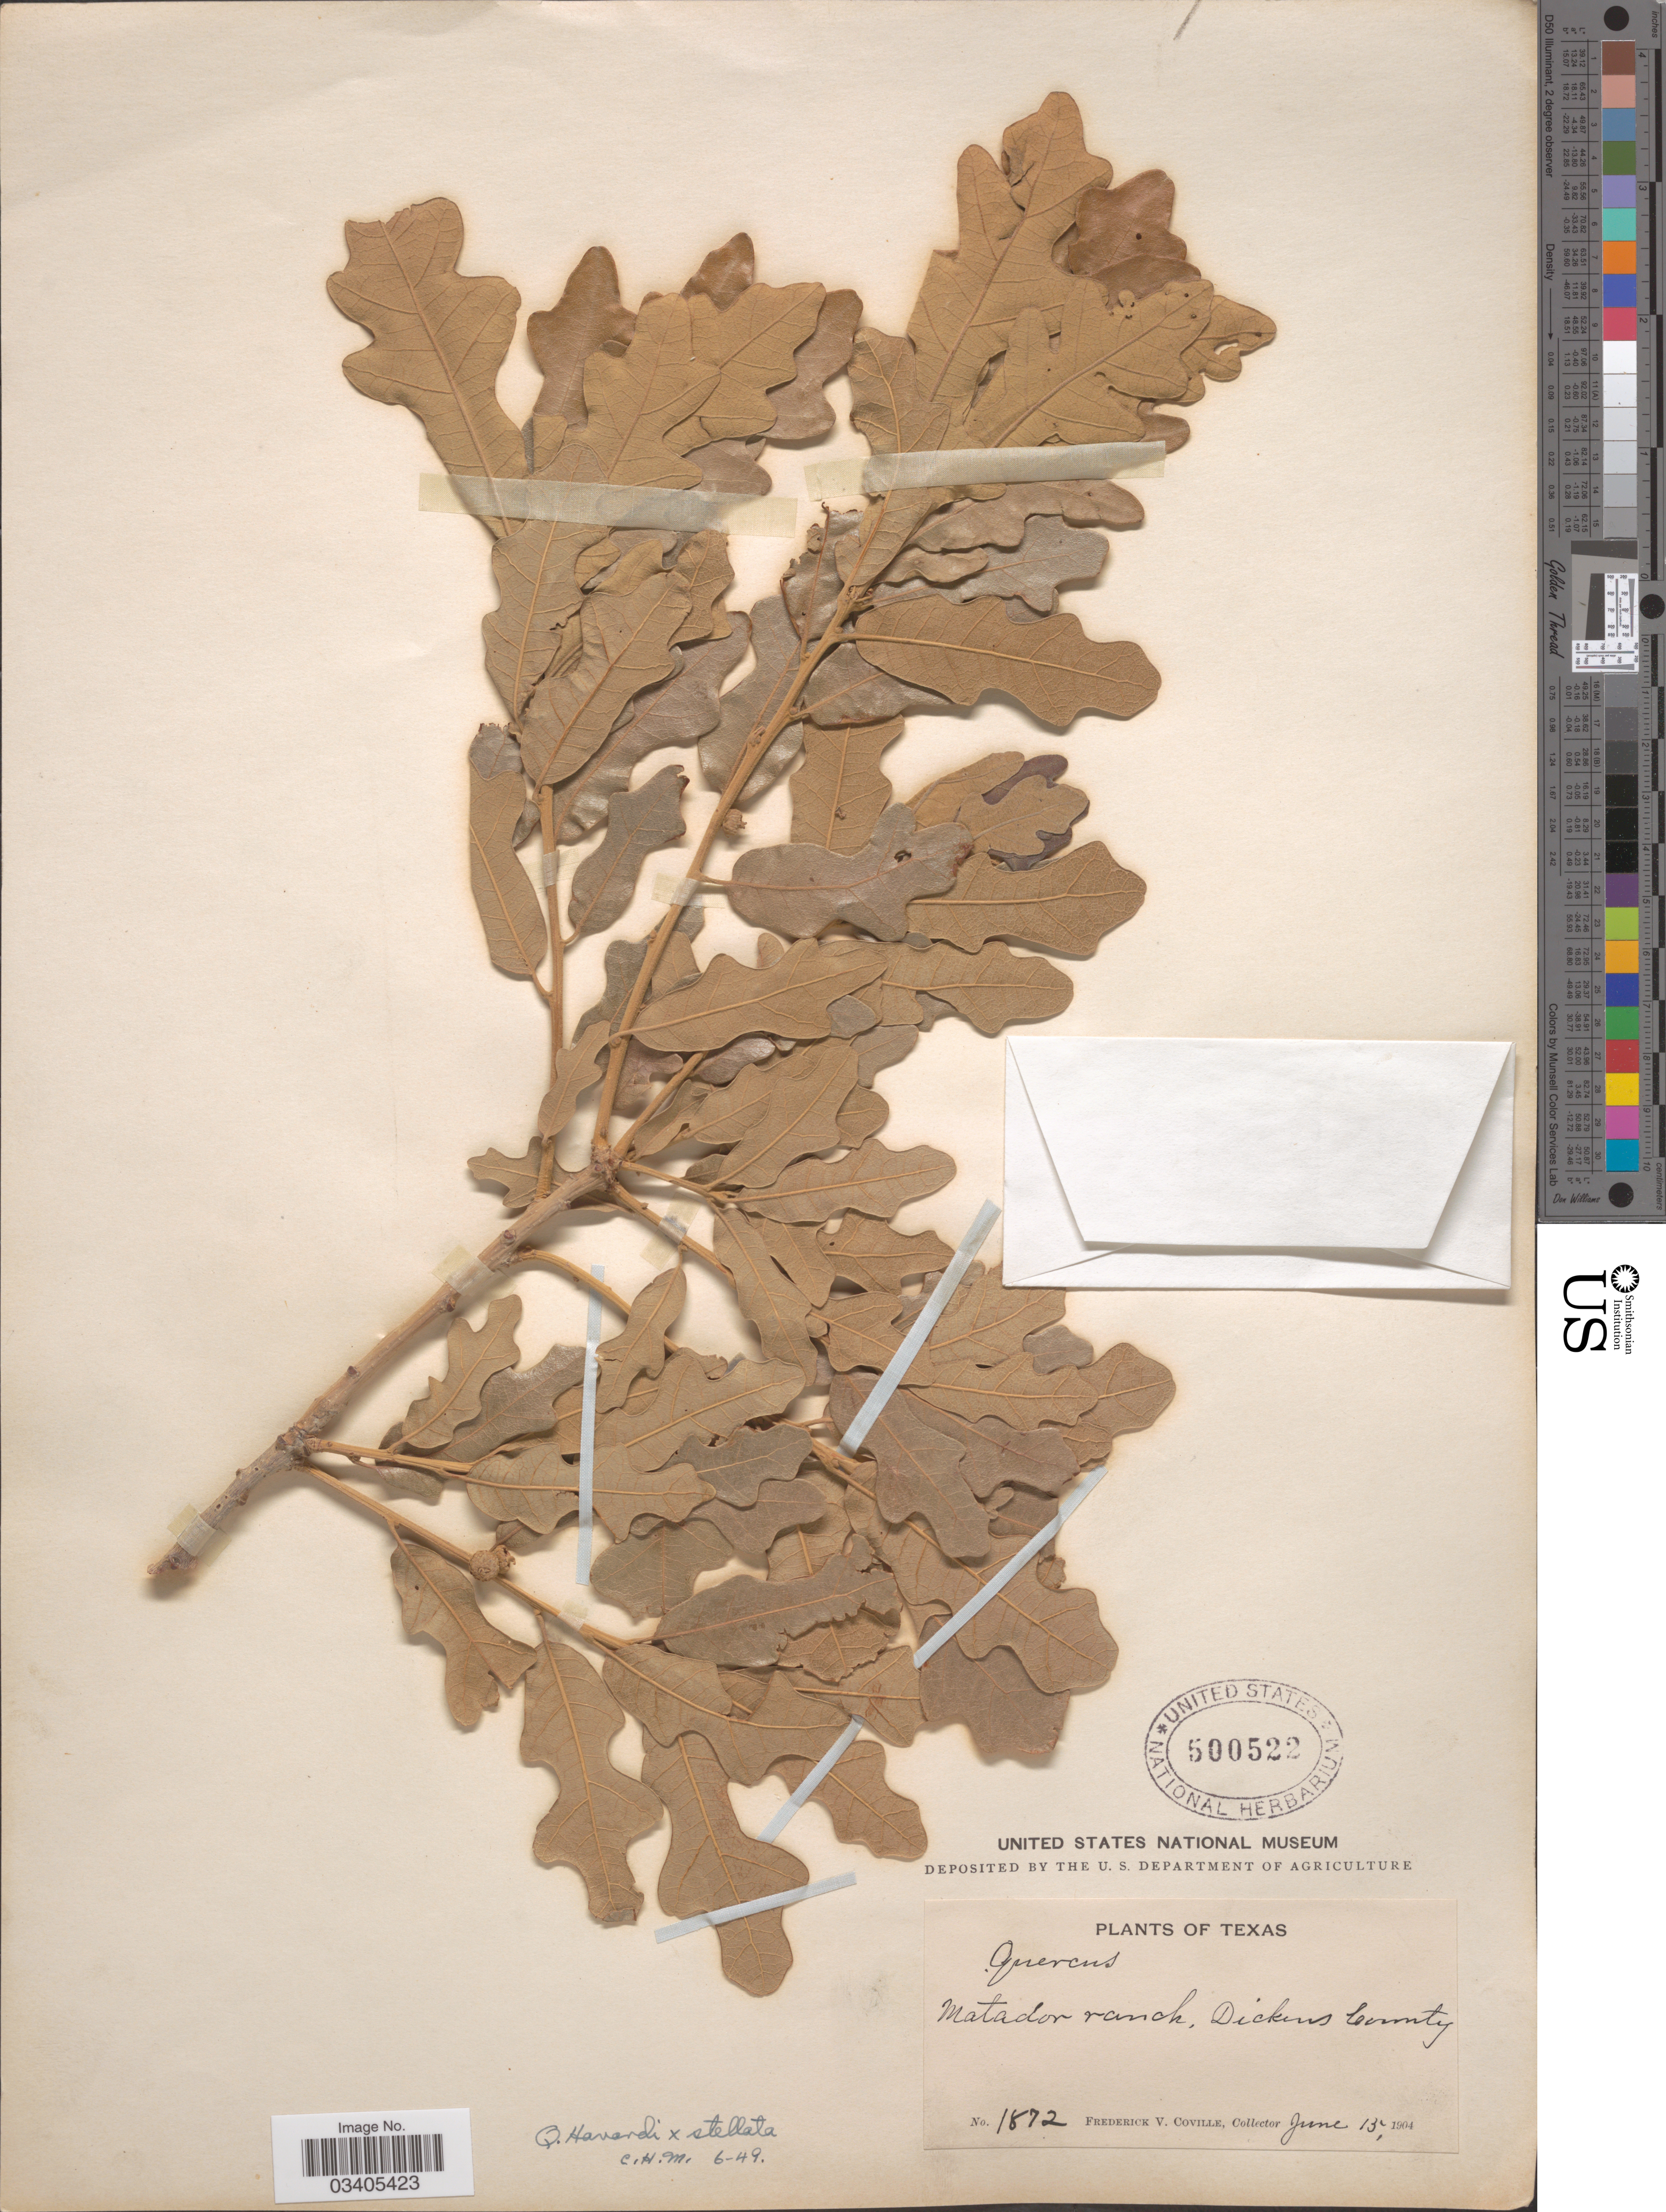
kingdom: Plantae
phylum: Tracheophyta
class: Magnoliopsida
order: Fagales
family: Fagaceae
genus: Quercus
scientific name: Quercus havardii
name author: Rydb.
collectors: F. V. Coville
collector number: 1872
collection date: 1904-06-15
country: United States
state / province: Texas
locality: Matador ranch, Dickens County.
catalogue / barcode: US 500522